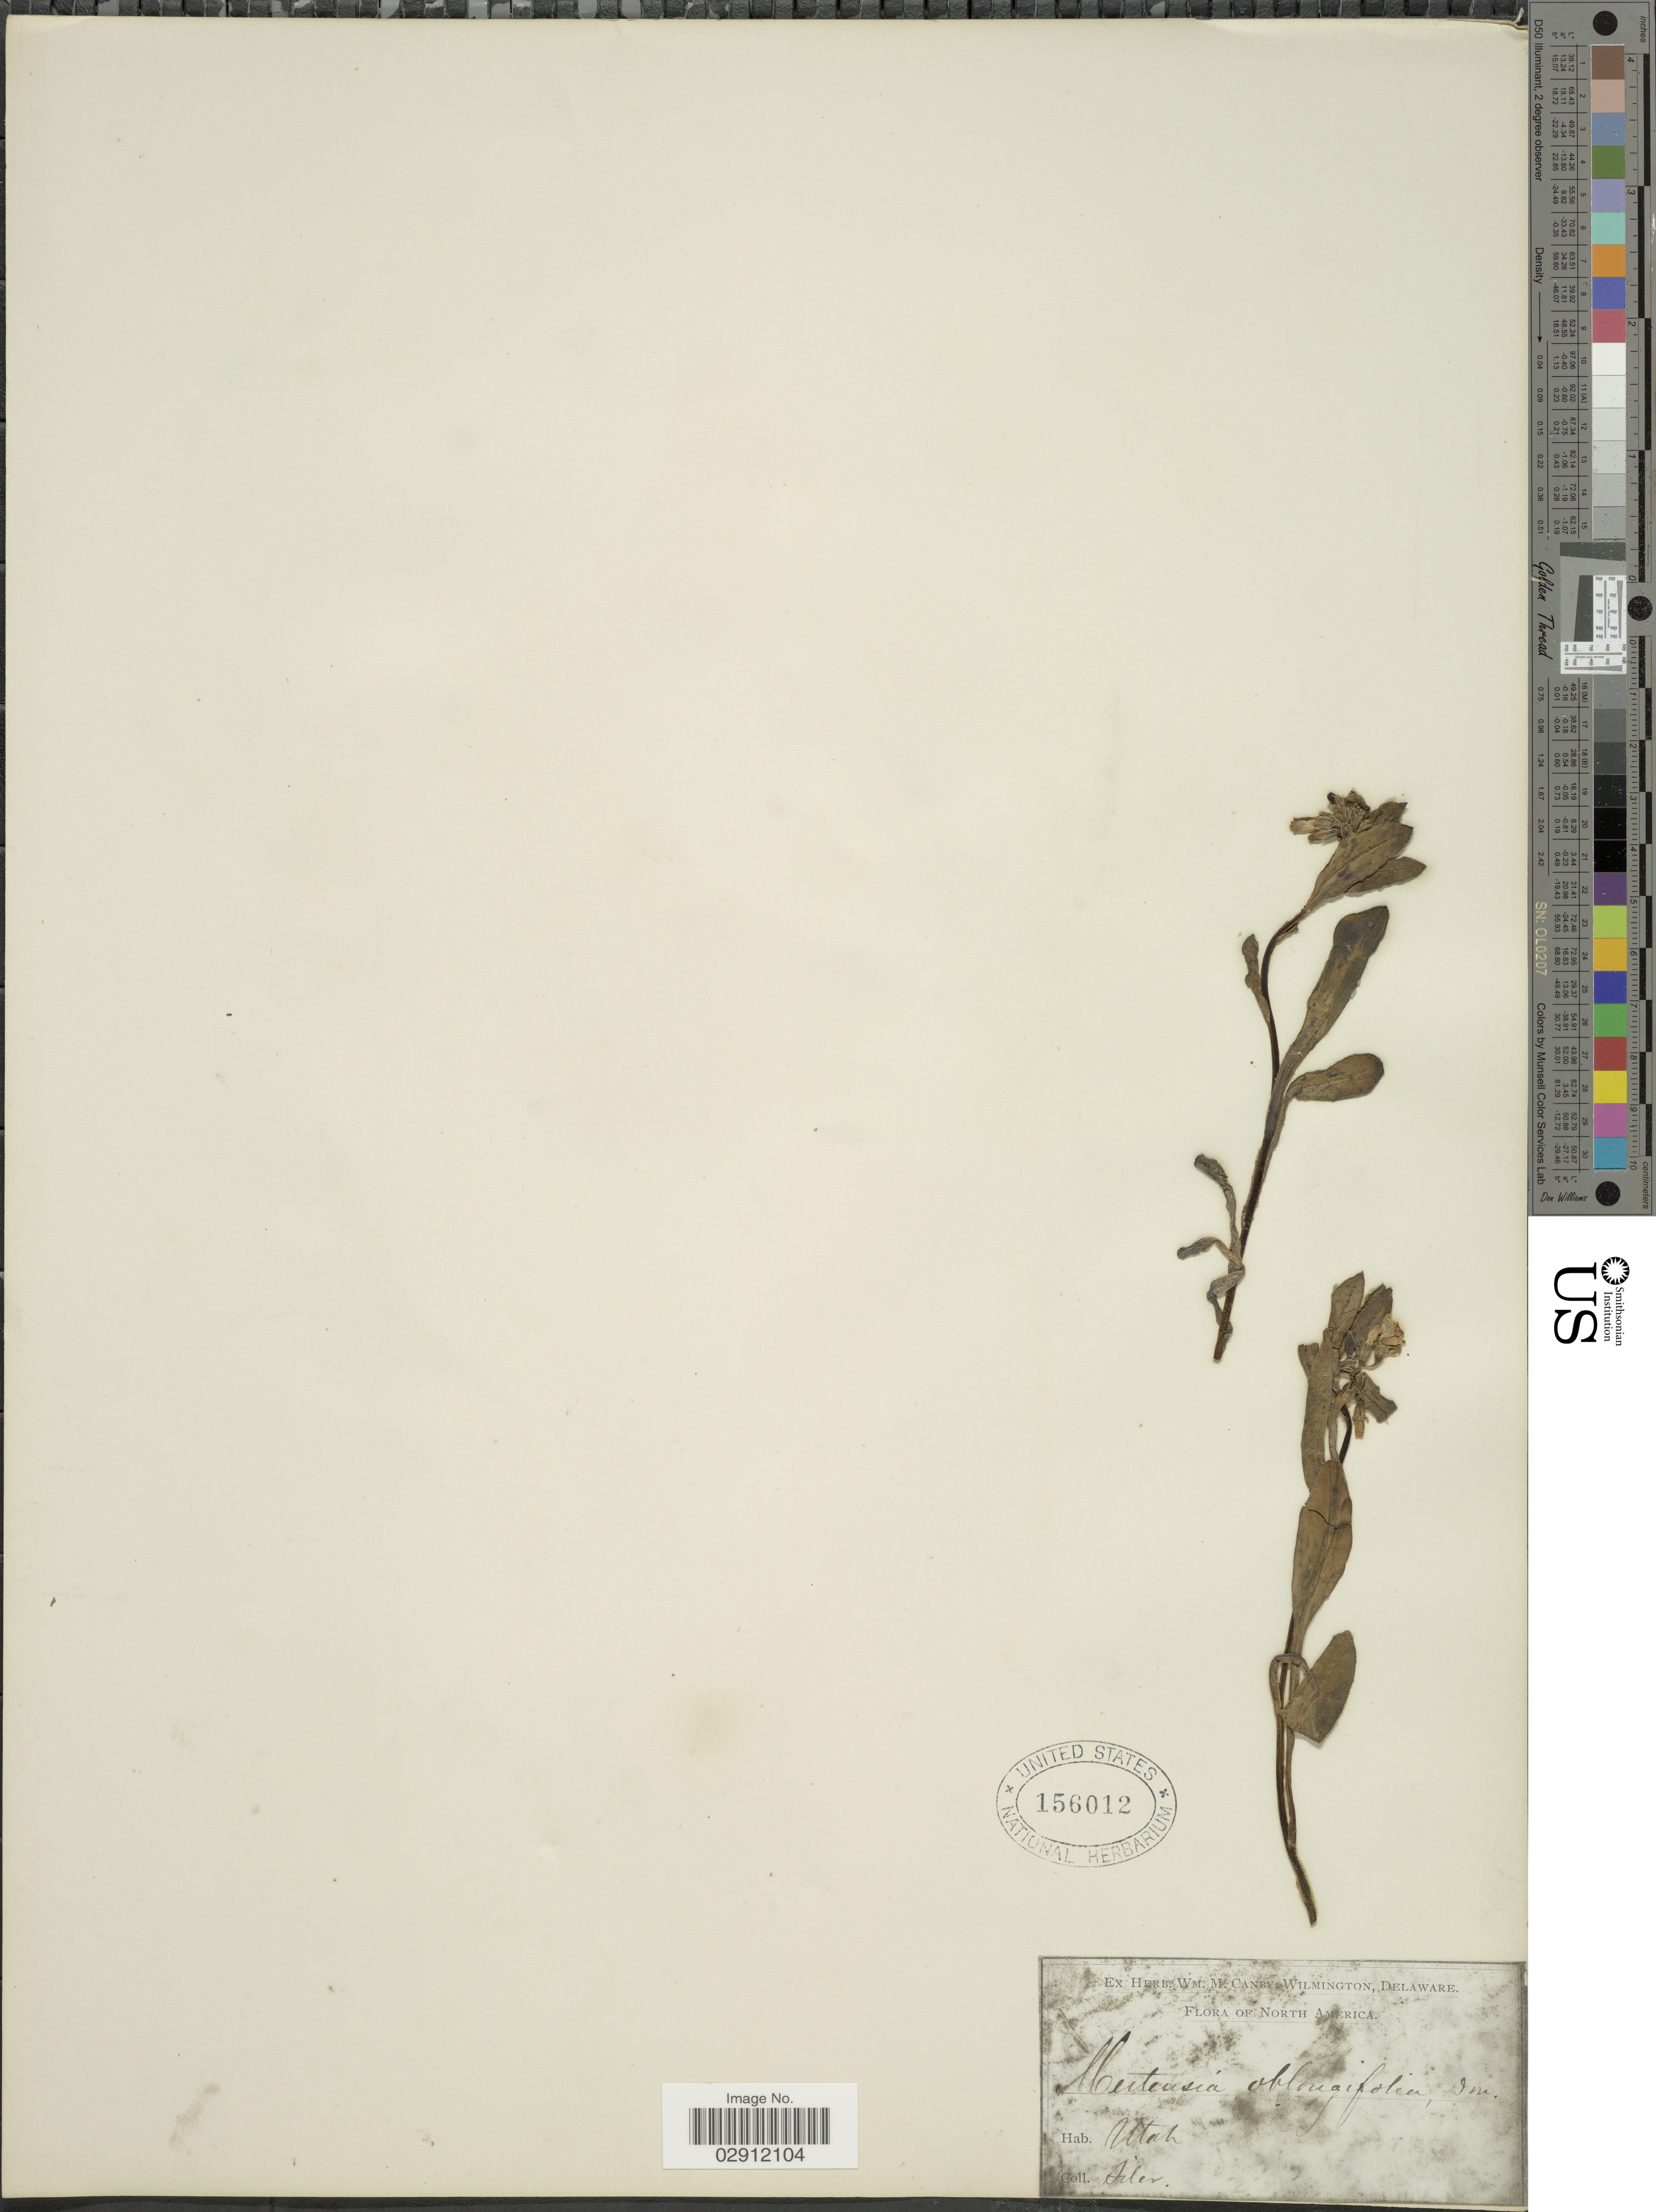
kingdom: Plantae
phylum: Tracheophyta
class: Magnoliopsida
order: Boraginales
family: Boraginaceae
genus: Mertensia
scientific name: Mertensia brevistyla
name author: S. Watson in C. King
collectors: W. M. Canby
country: United States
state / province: Utah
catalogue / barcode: US 156012